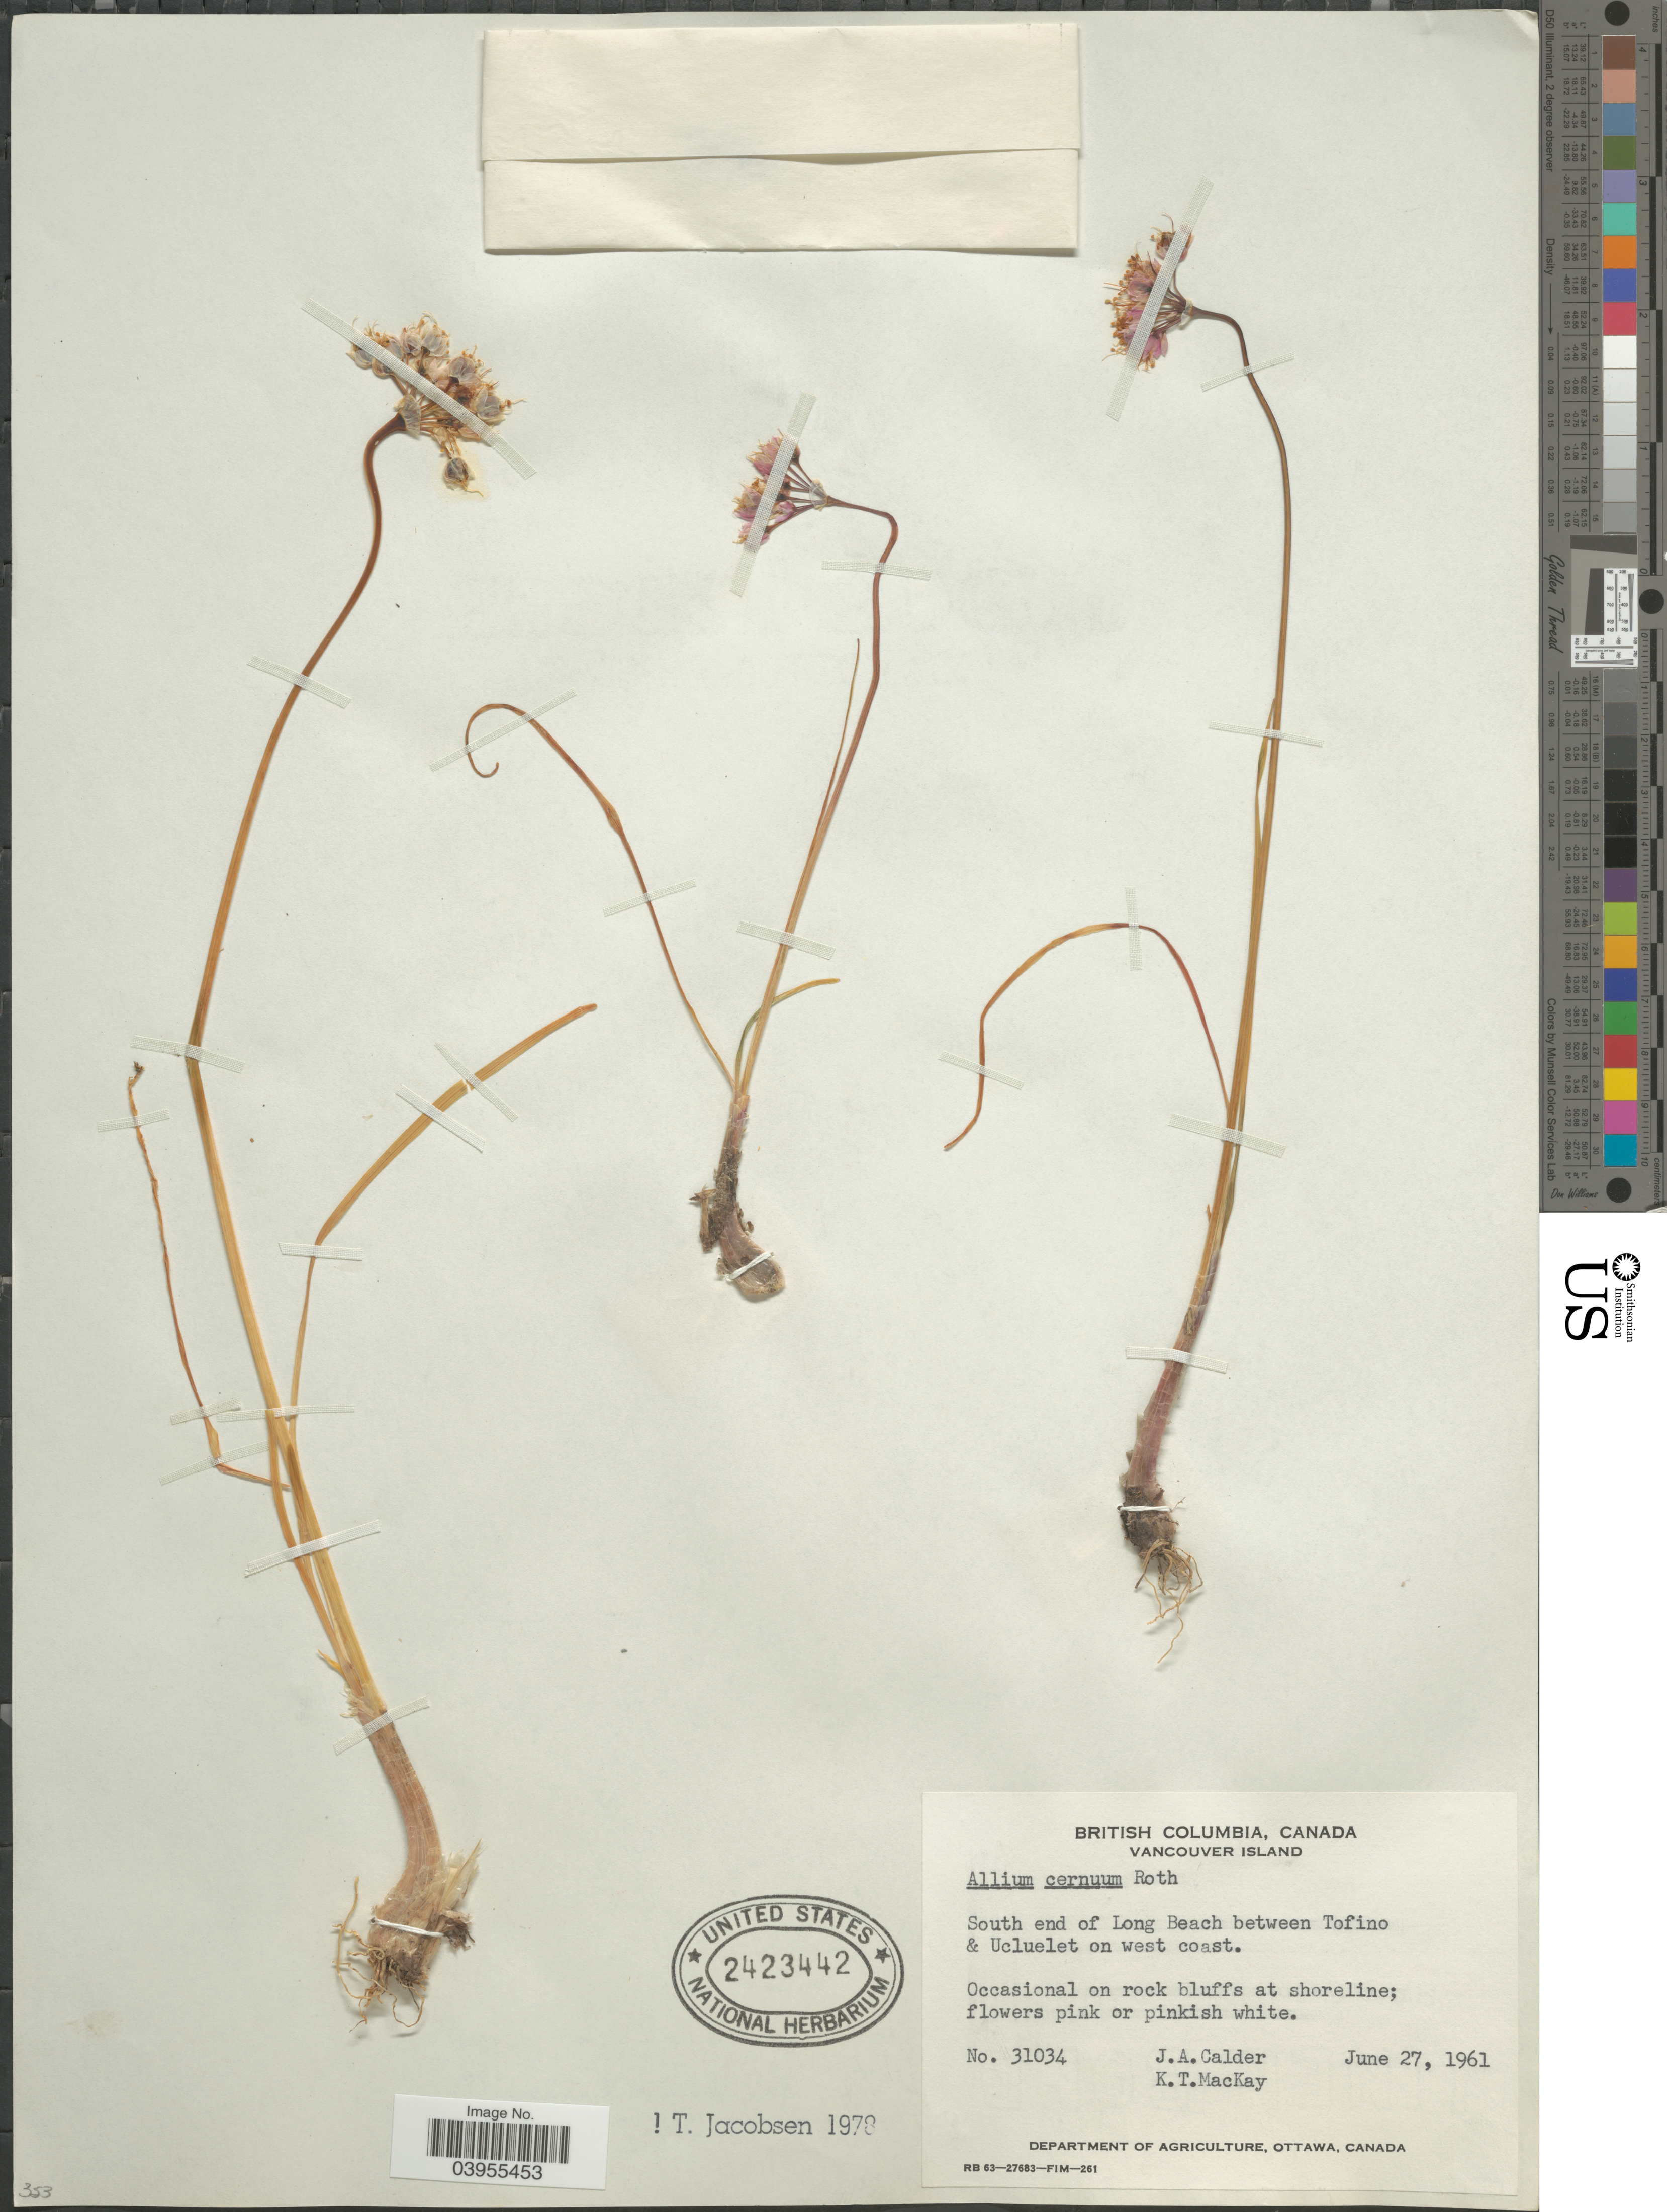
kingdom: Plantae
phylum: Tracheophyta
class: Liliopsida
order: Asparagales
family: Amaryllidaceae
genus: Allium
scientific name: Allium cernuum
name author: Roth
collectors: J. A. Calder & K. T. Mackay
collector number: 31034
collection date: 1961-06-27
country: Canada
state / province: British Columbia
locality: Vancouver Island. South end of Long Beach between Tofino & Ucluelet on west coast.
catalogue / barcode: US 2423442